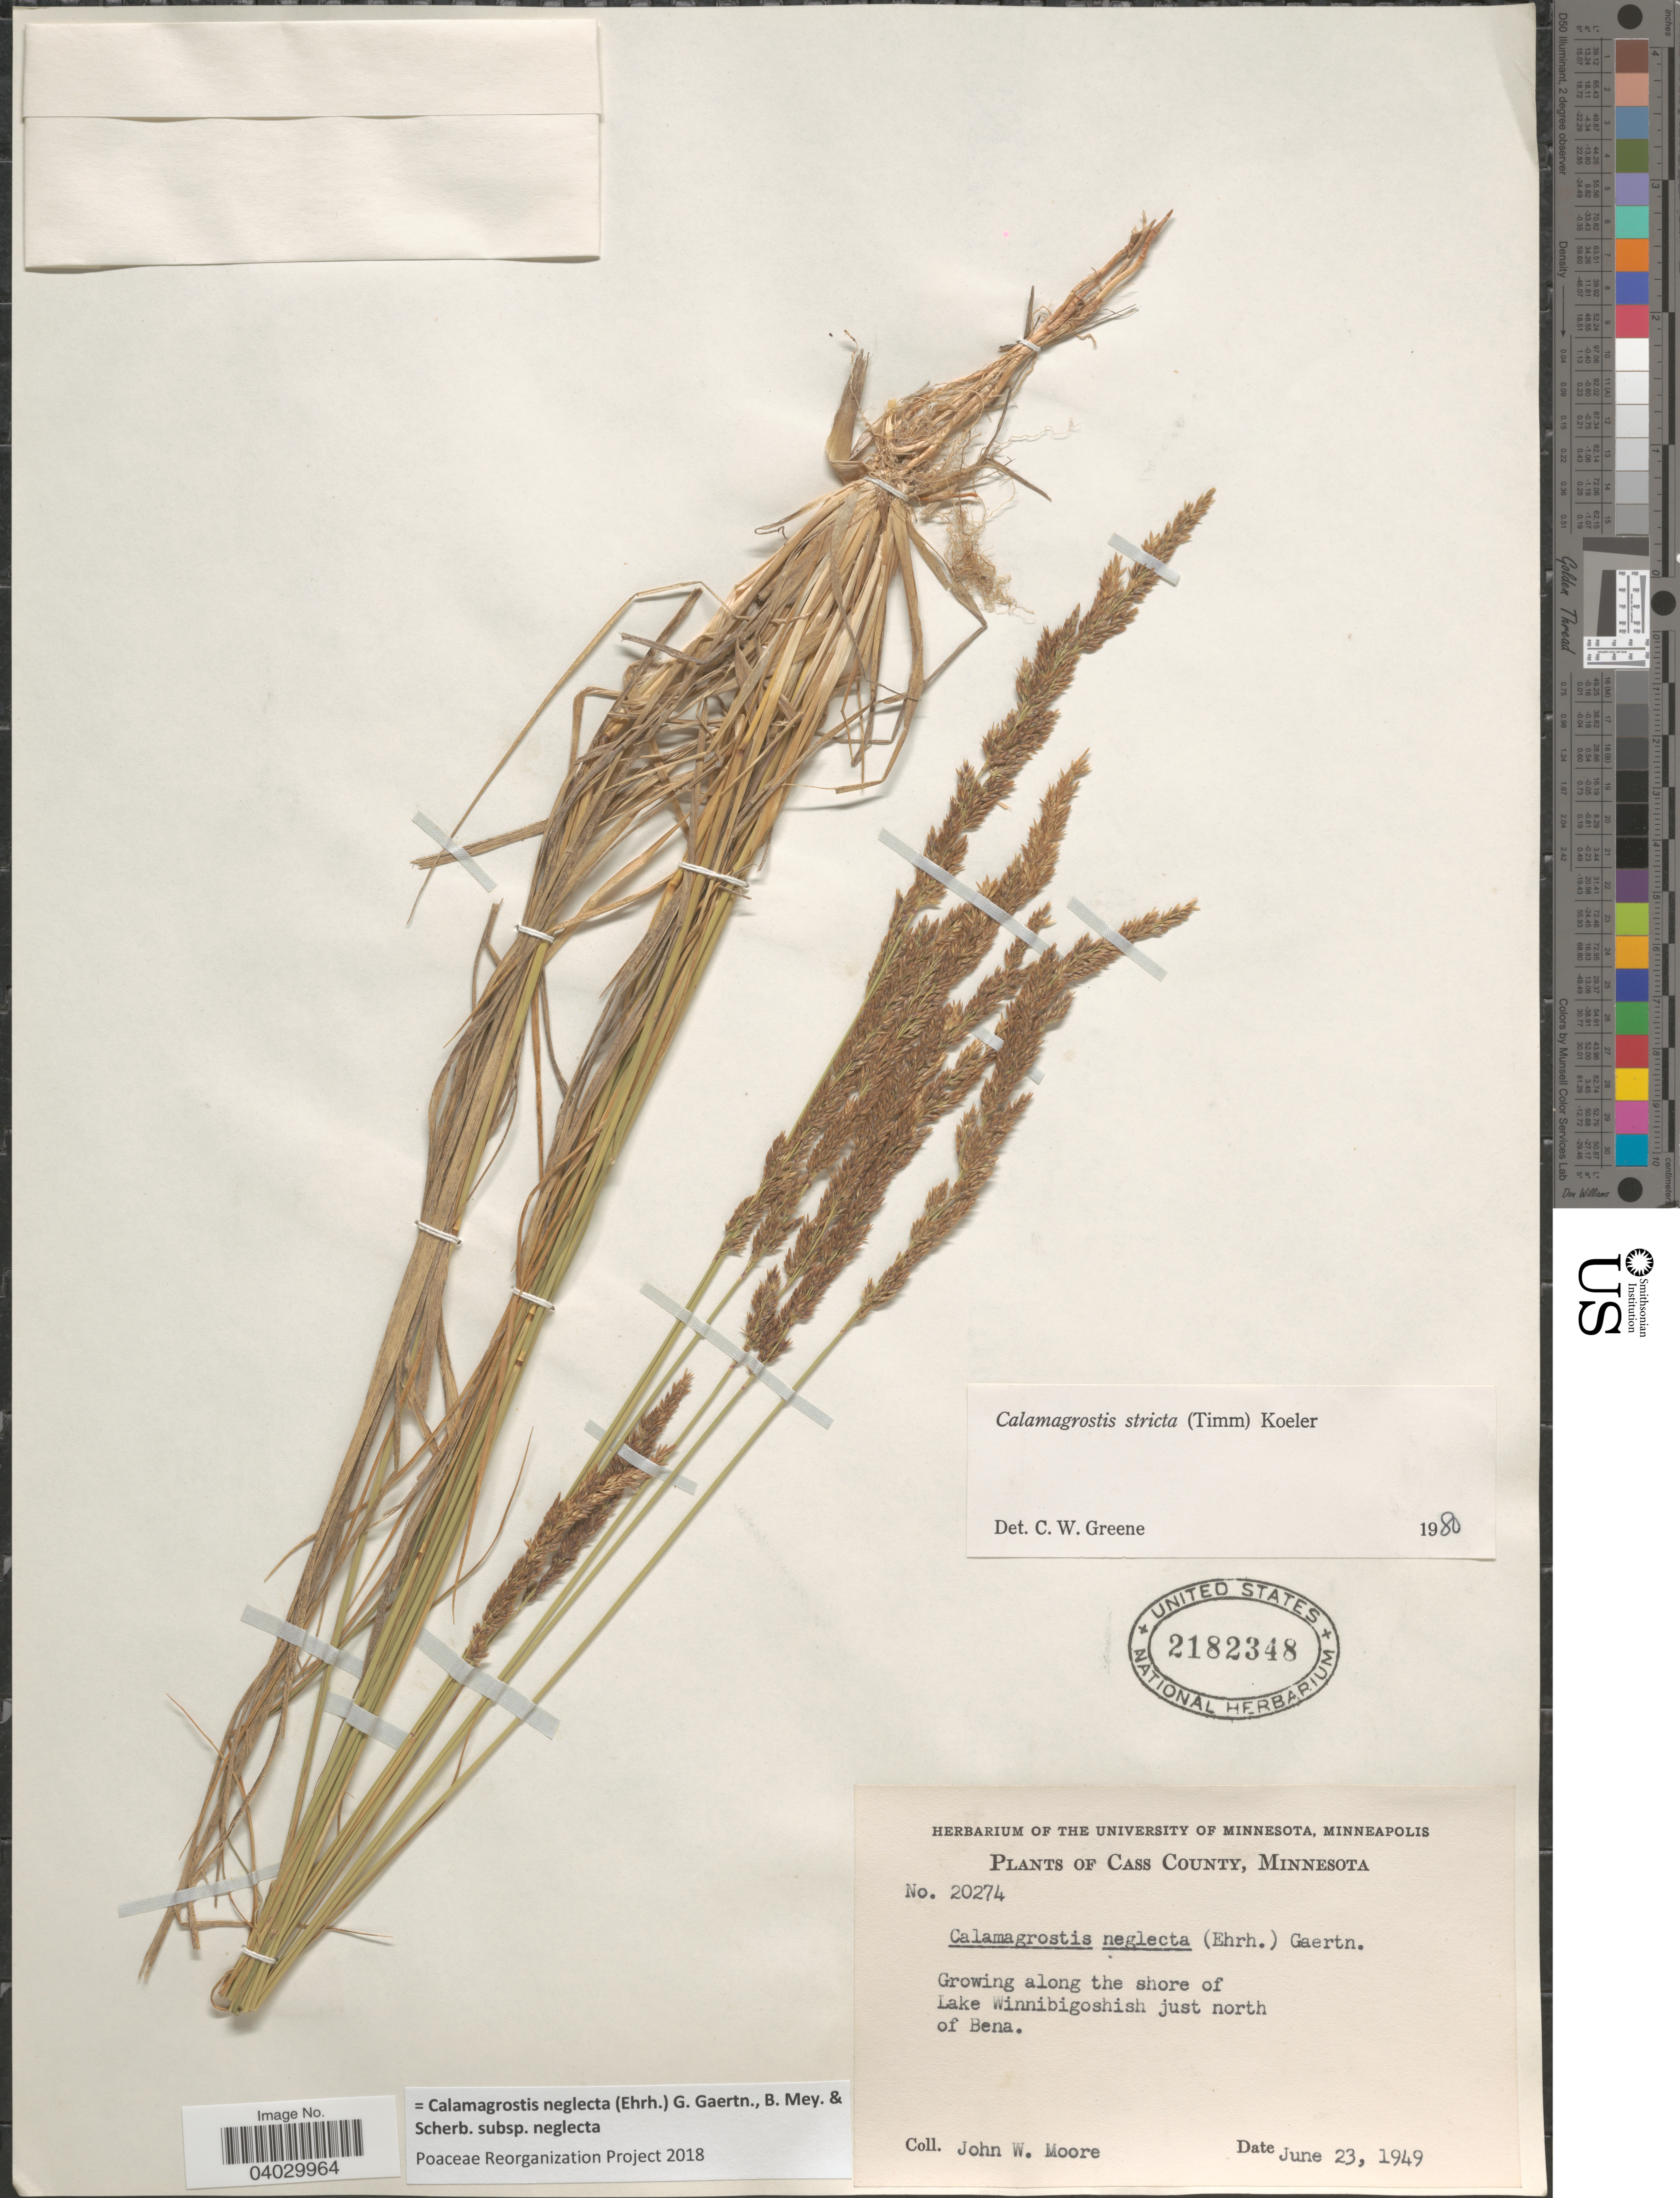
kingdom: Plantae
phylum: Tracheophyta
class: Liliopsida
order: Poales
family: Poaceae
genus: Calamagrostis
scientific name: Calamagrostis neglecta subsp. neglecta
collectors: J. Moore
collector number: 20274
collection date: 1949-06-23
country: United States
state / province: Minnesota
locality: Cass County. Along the shore of Lake Winnibigoshish just north of Bena.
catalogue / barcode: US 2182348